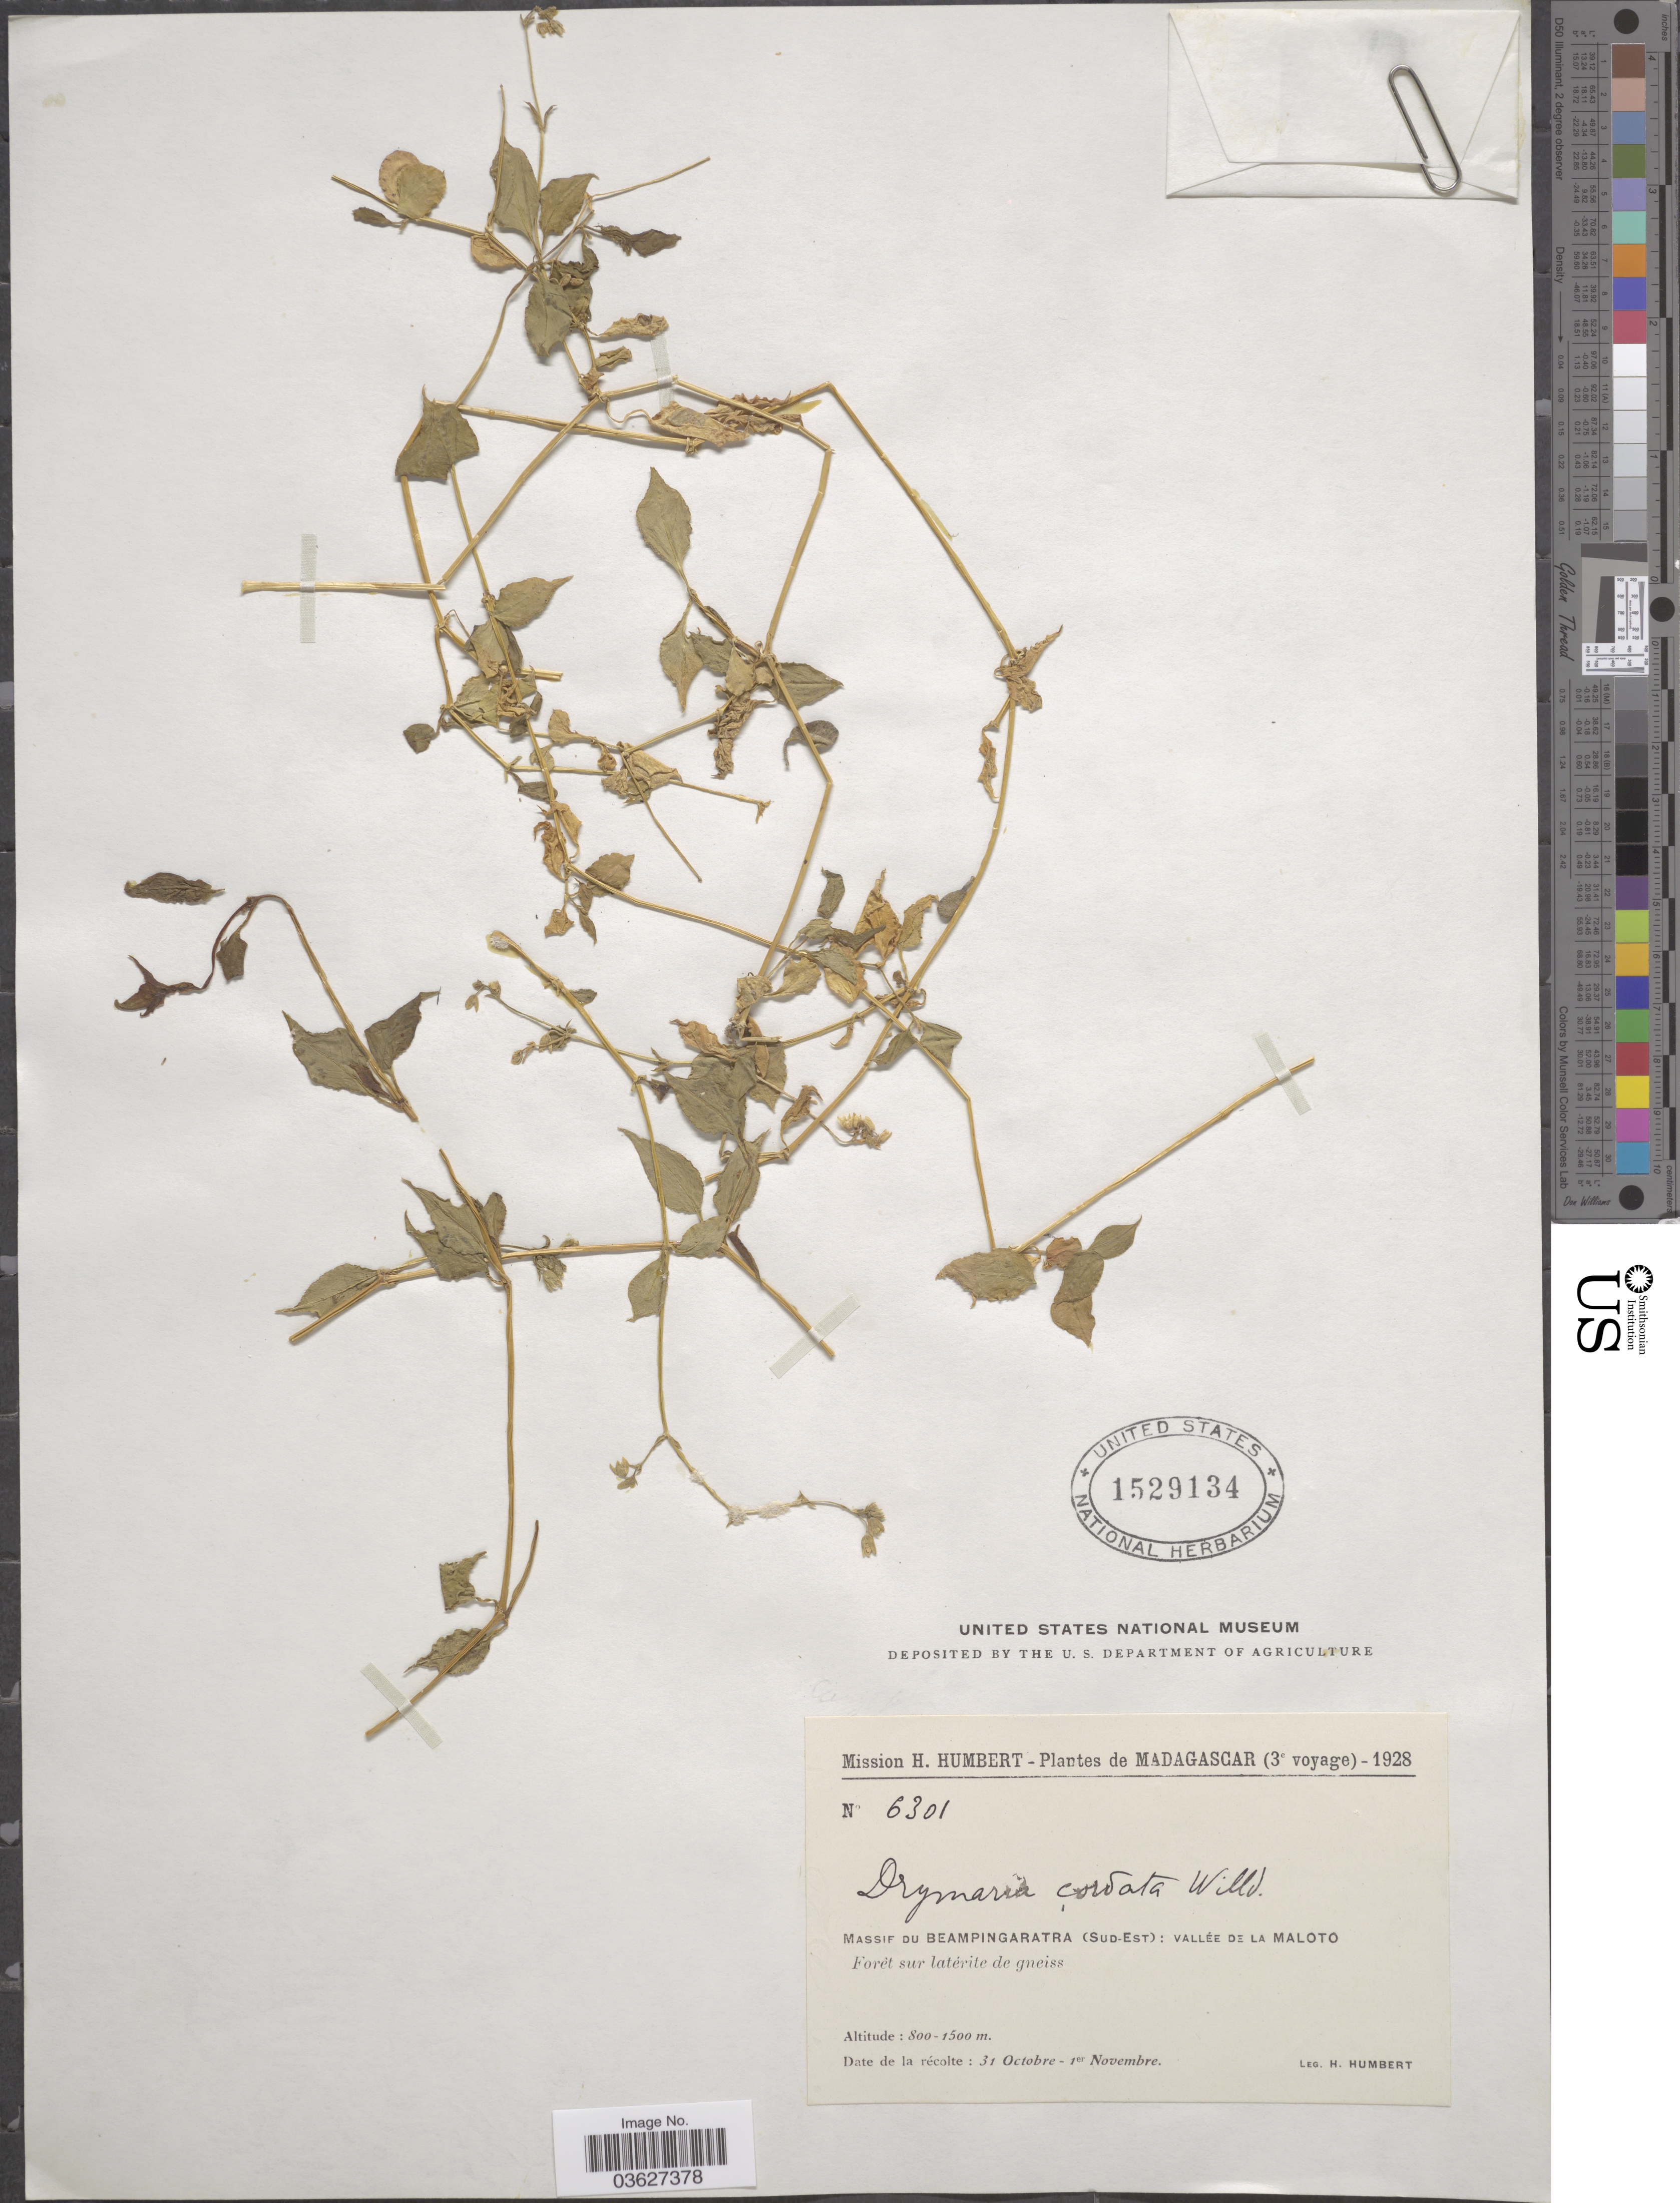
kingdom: Plantae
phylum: Tracheophyta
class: Magnoliopsida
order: Caryophyllales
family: Caryophyllaceae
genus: Drymaria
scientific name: Drymaria cordata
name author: (L.) Willd. ex Schult.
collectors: H. Humbert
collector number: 6301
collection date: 1928-10-31/1928-11-01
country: Madagascar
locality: Massif du Beampingaratra (Sud-Est): Vallée de La Maloto.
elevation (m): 800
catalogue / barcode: US 1529134